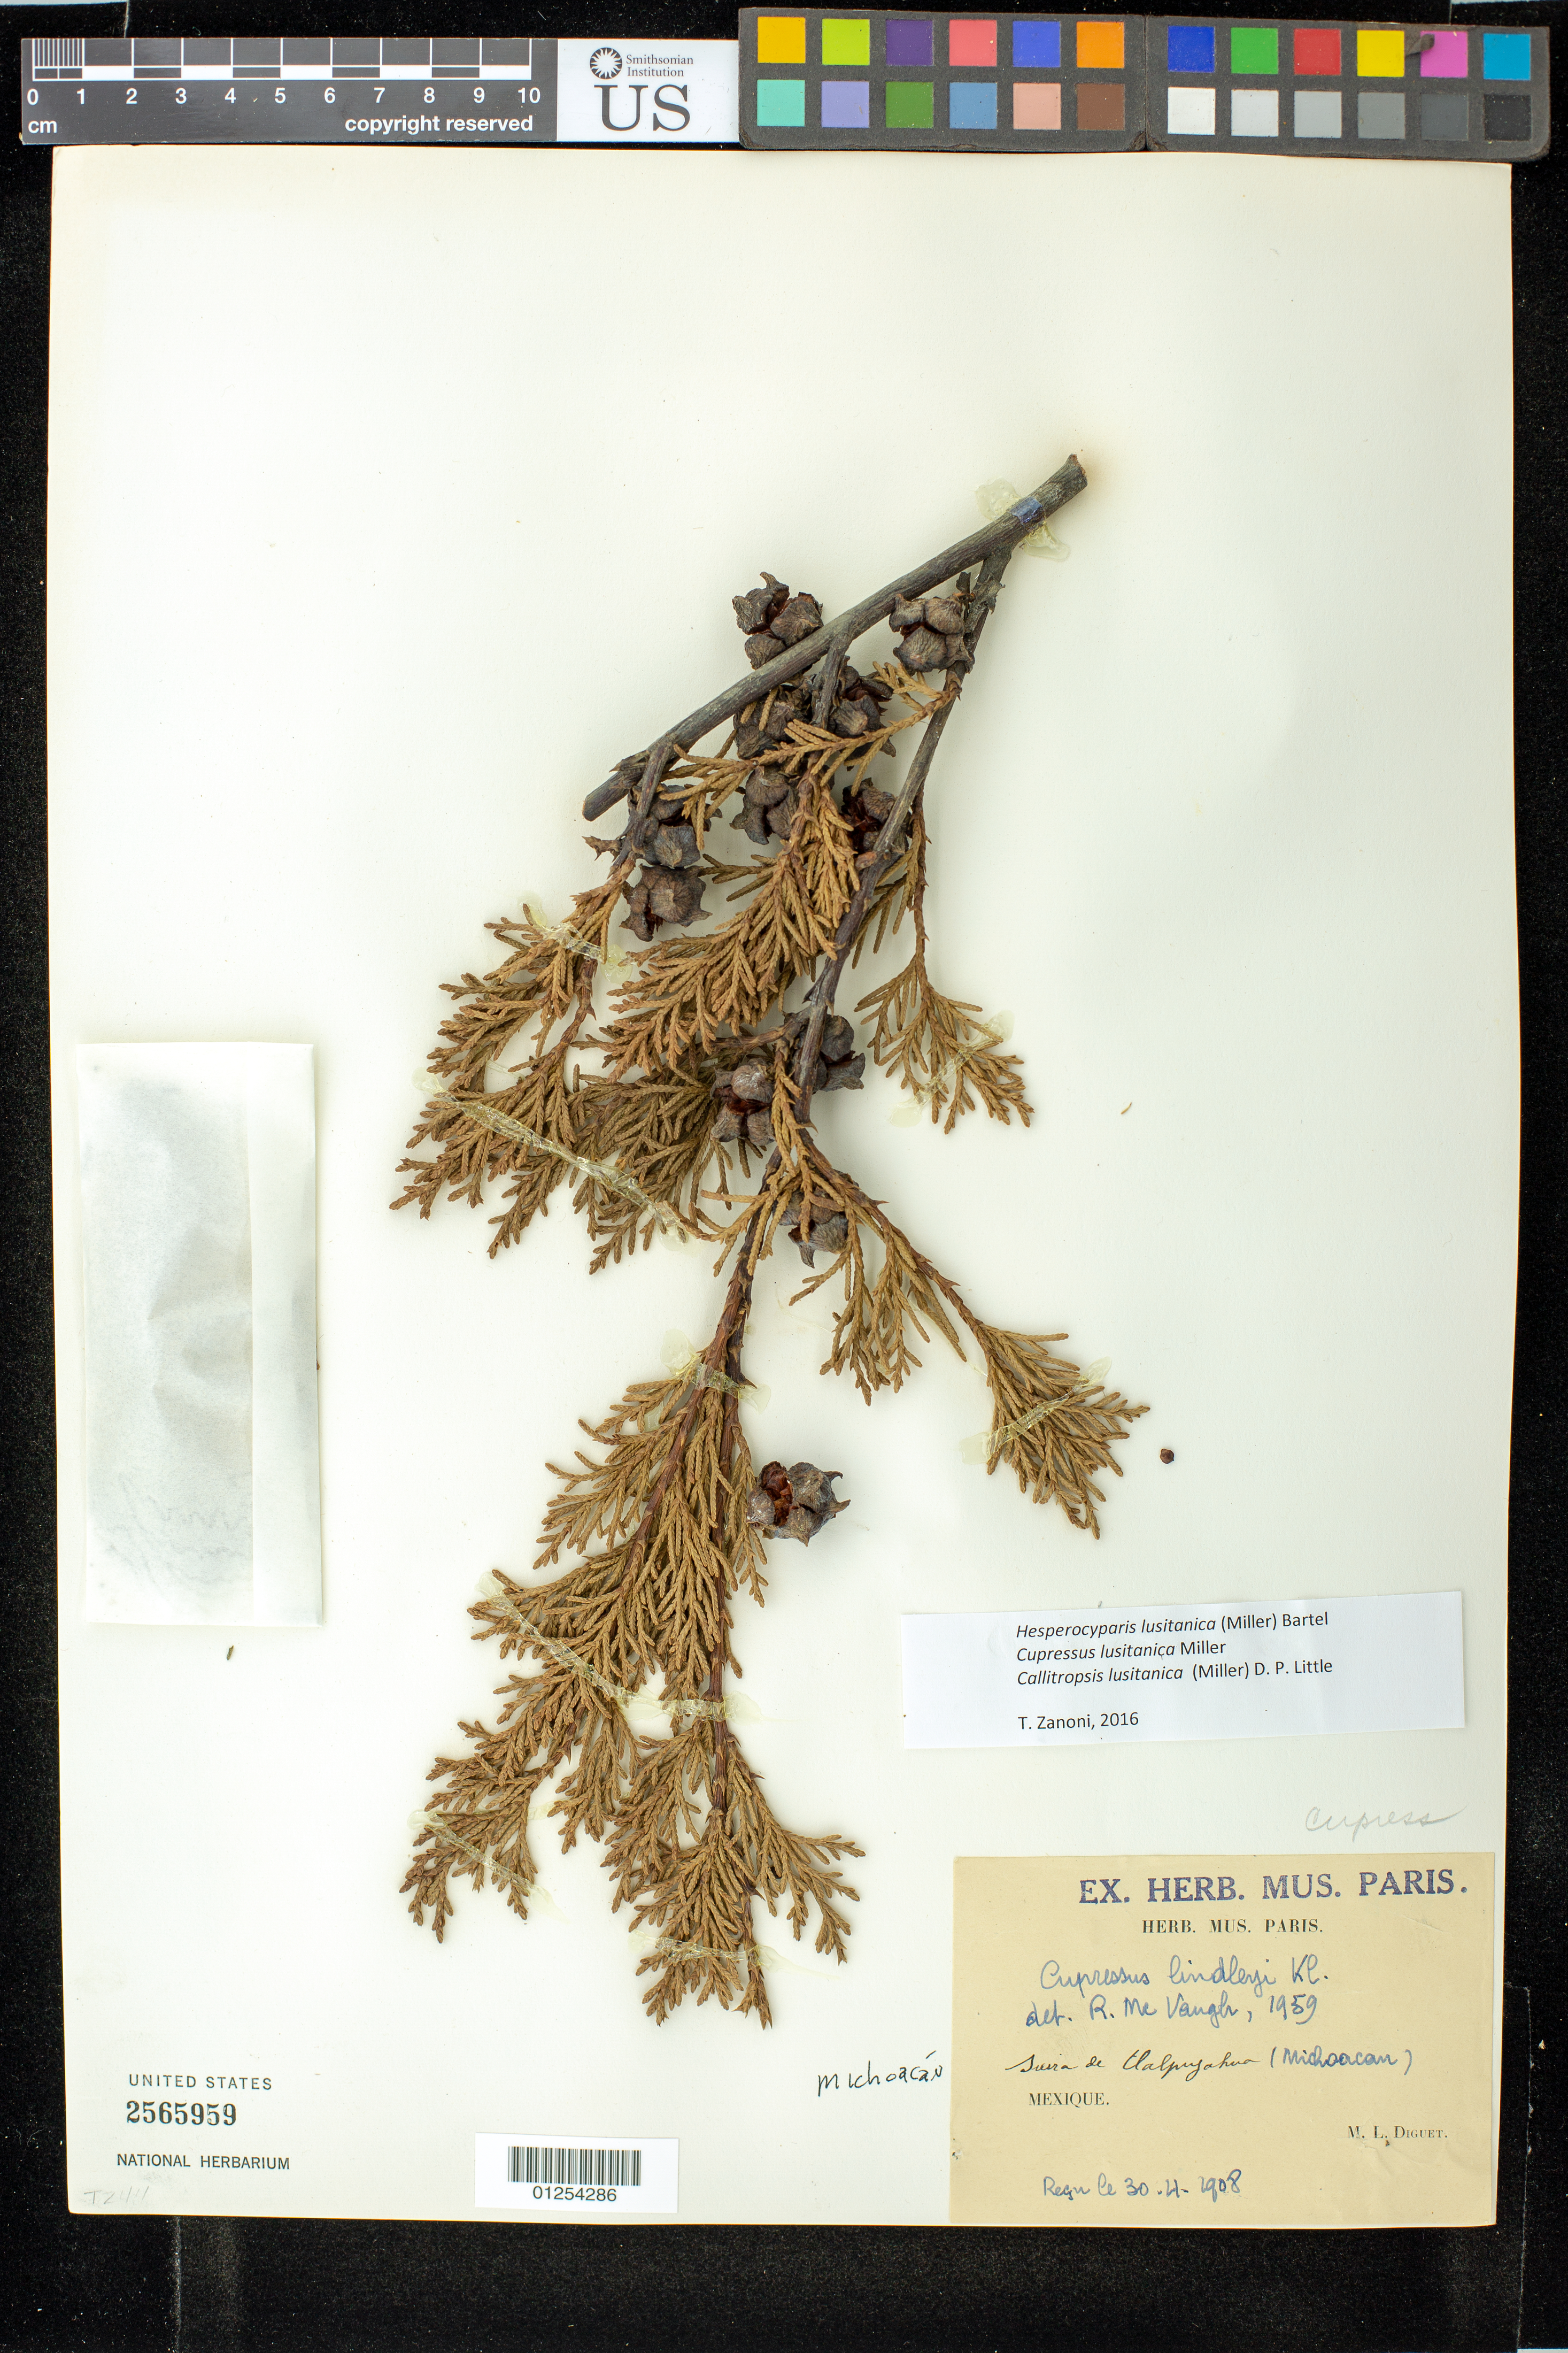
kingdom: Plantae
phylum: Tracheophyta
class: Pinopsida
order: Pinales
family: Cupressaceae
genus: Hesperocyparis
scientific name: Hesperocyparis lusitanica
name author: (Miller) Bartel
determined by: Zanoni, T. A., (NY), New York Botanical Garden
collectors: M. L. Diguet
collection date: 1908-04-30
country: Mexico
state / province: Michoacan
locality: Siera de Tlalpujahua.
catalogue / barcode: US 2565959